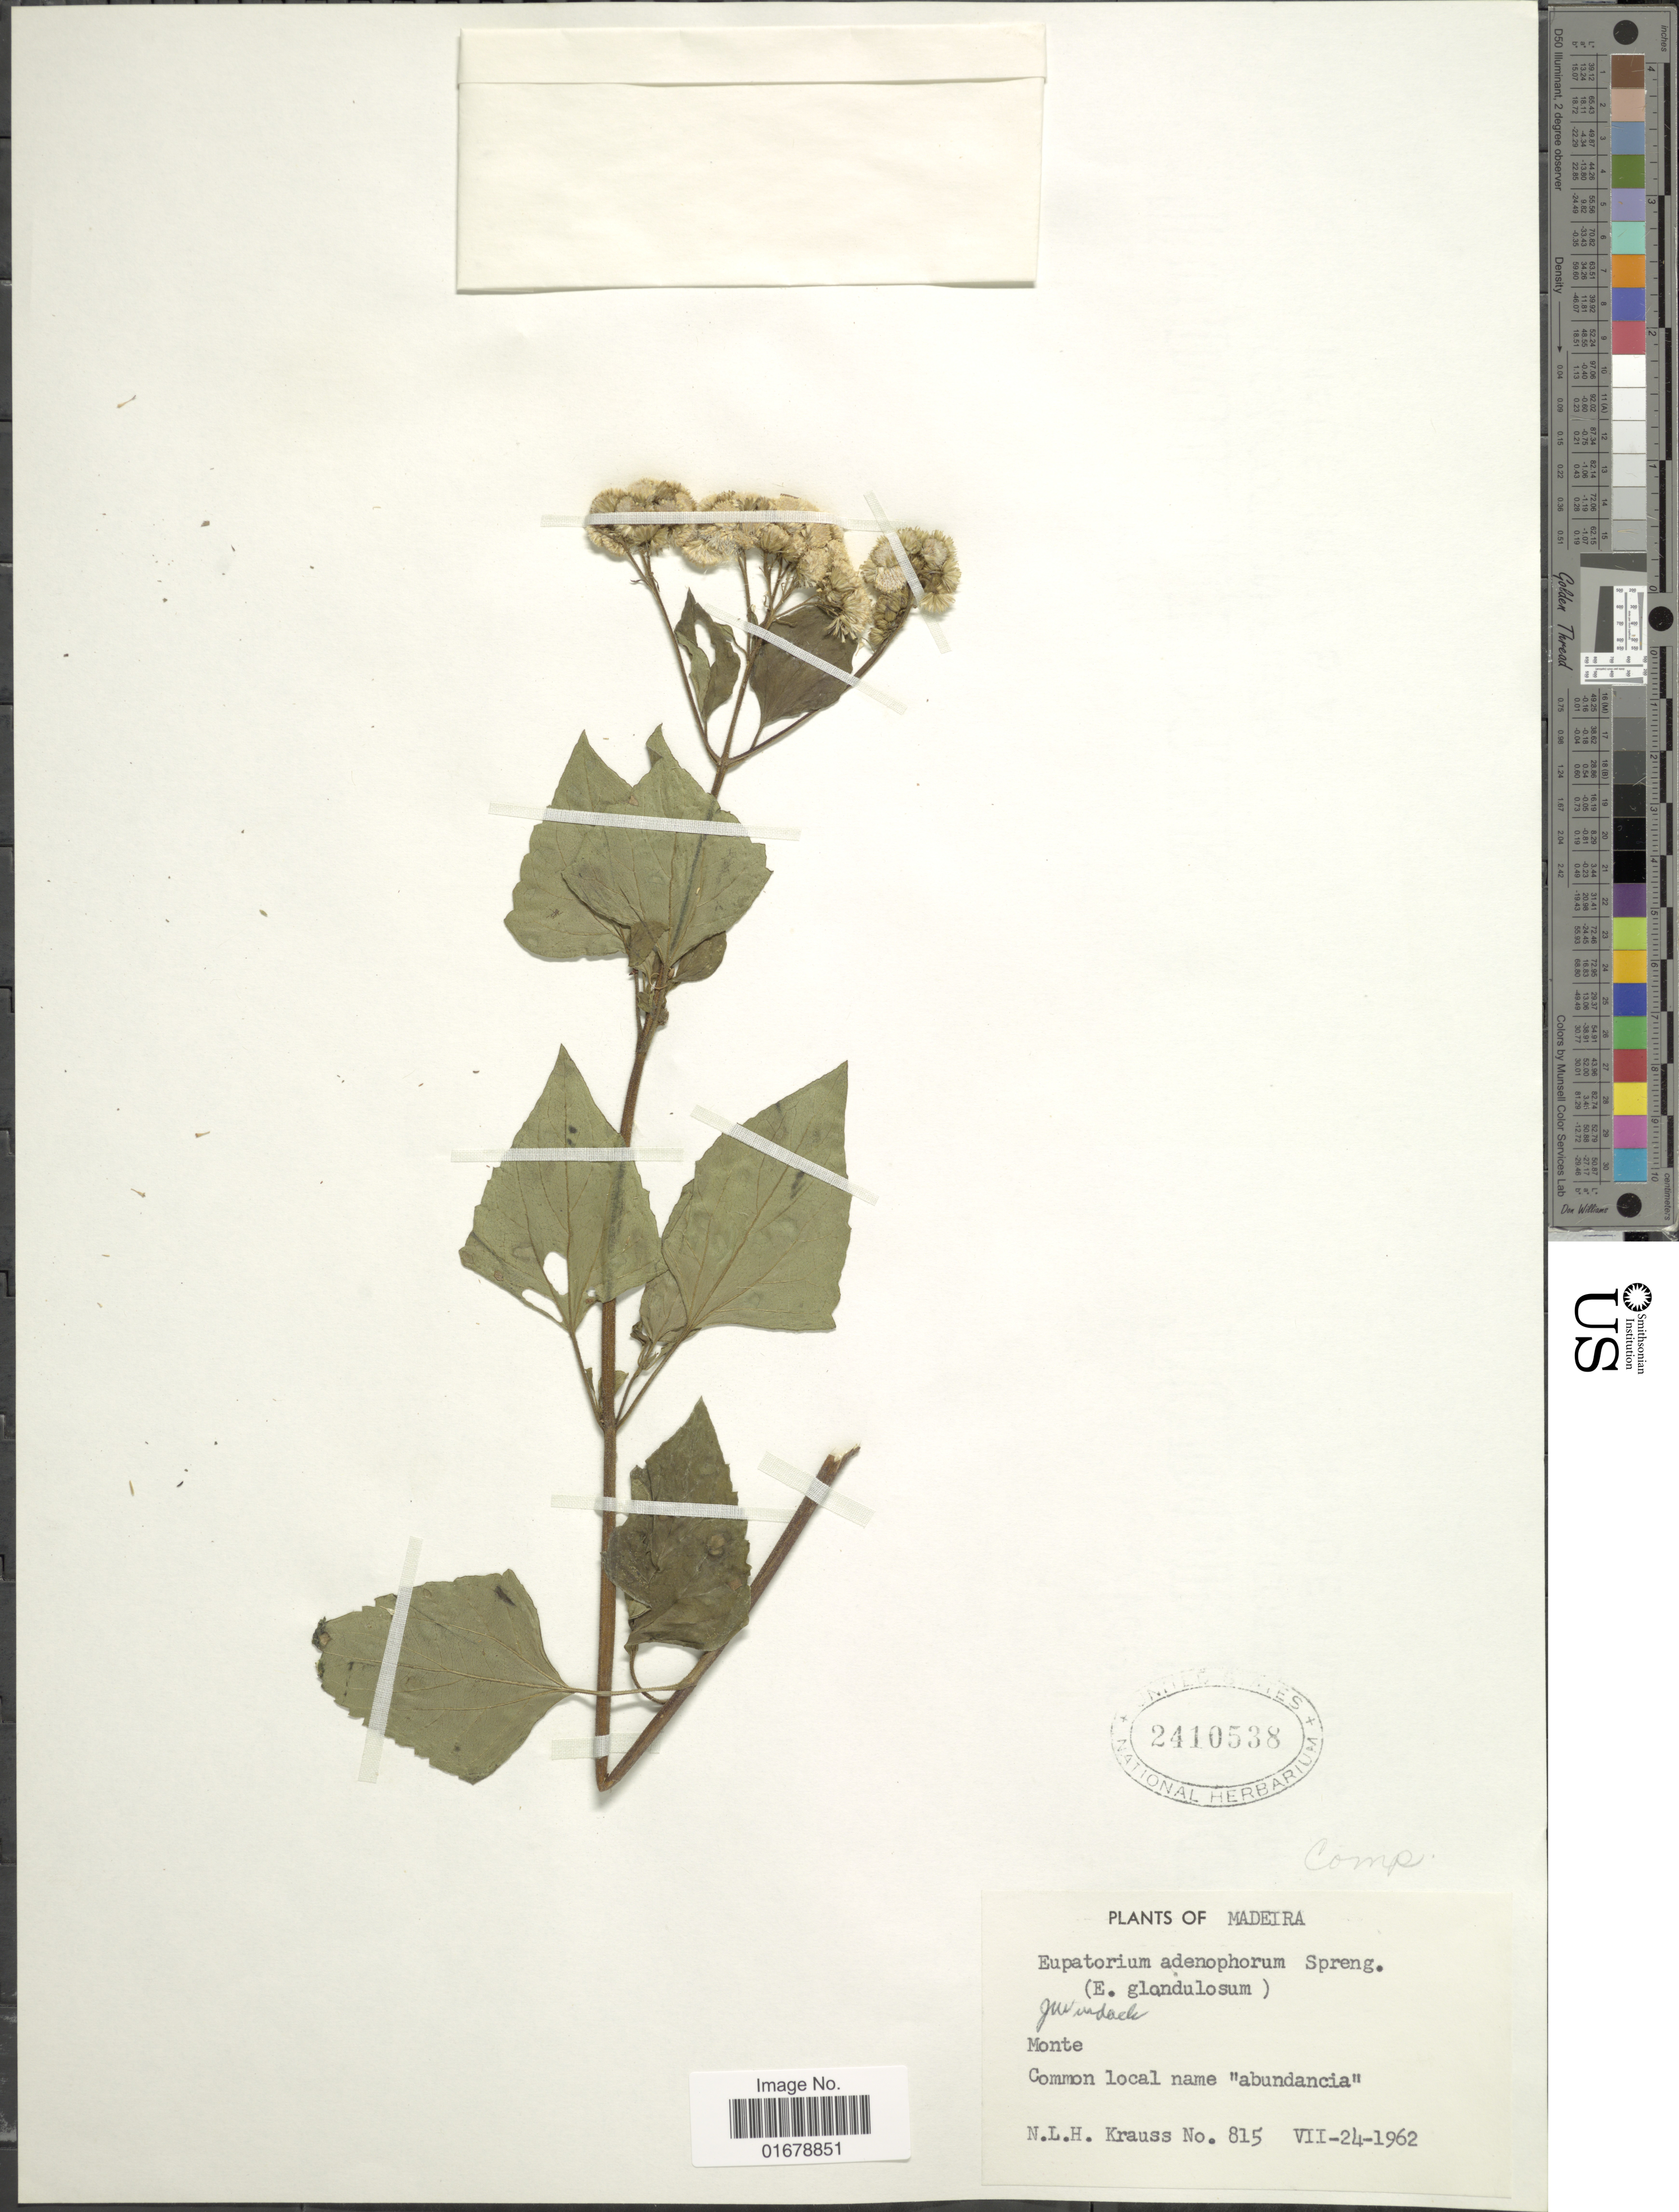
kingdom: Plantae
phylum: Tracheophyta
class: Magnoliopsida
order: Asterales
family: Asteraceae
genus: Ageratina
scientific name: Ageratina adenophora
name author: (Spreng.) R.M. King & H. Rob.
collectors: N. Krauss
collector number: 815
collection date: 1962-07-24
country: Portugal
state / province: Madeira (Aut. Reg.)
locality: Madeira. Monte. Common local name "abundancia"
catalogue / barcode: US 2410538